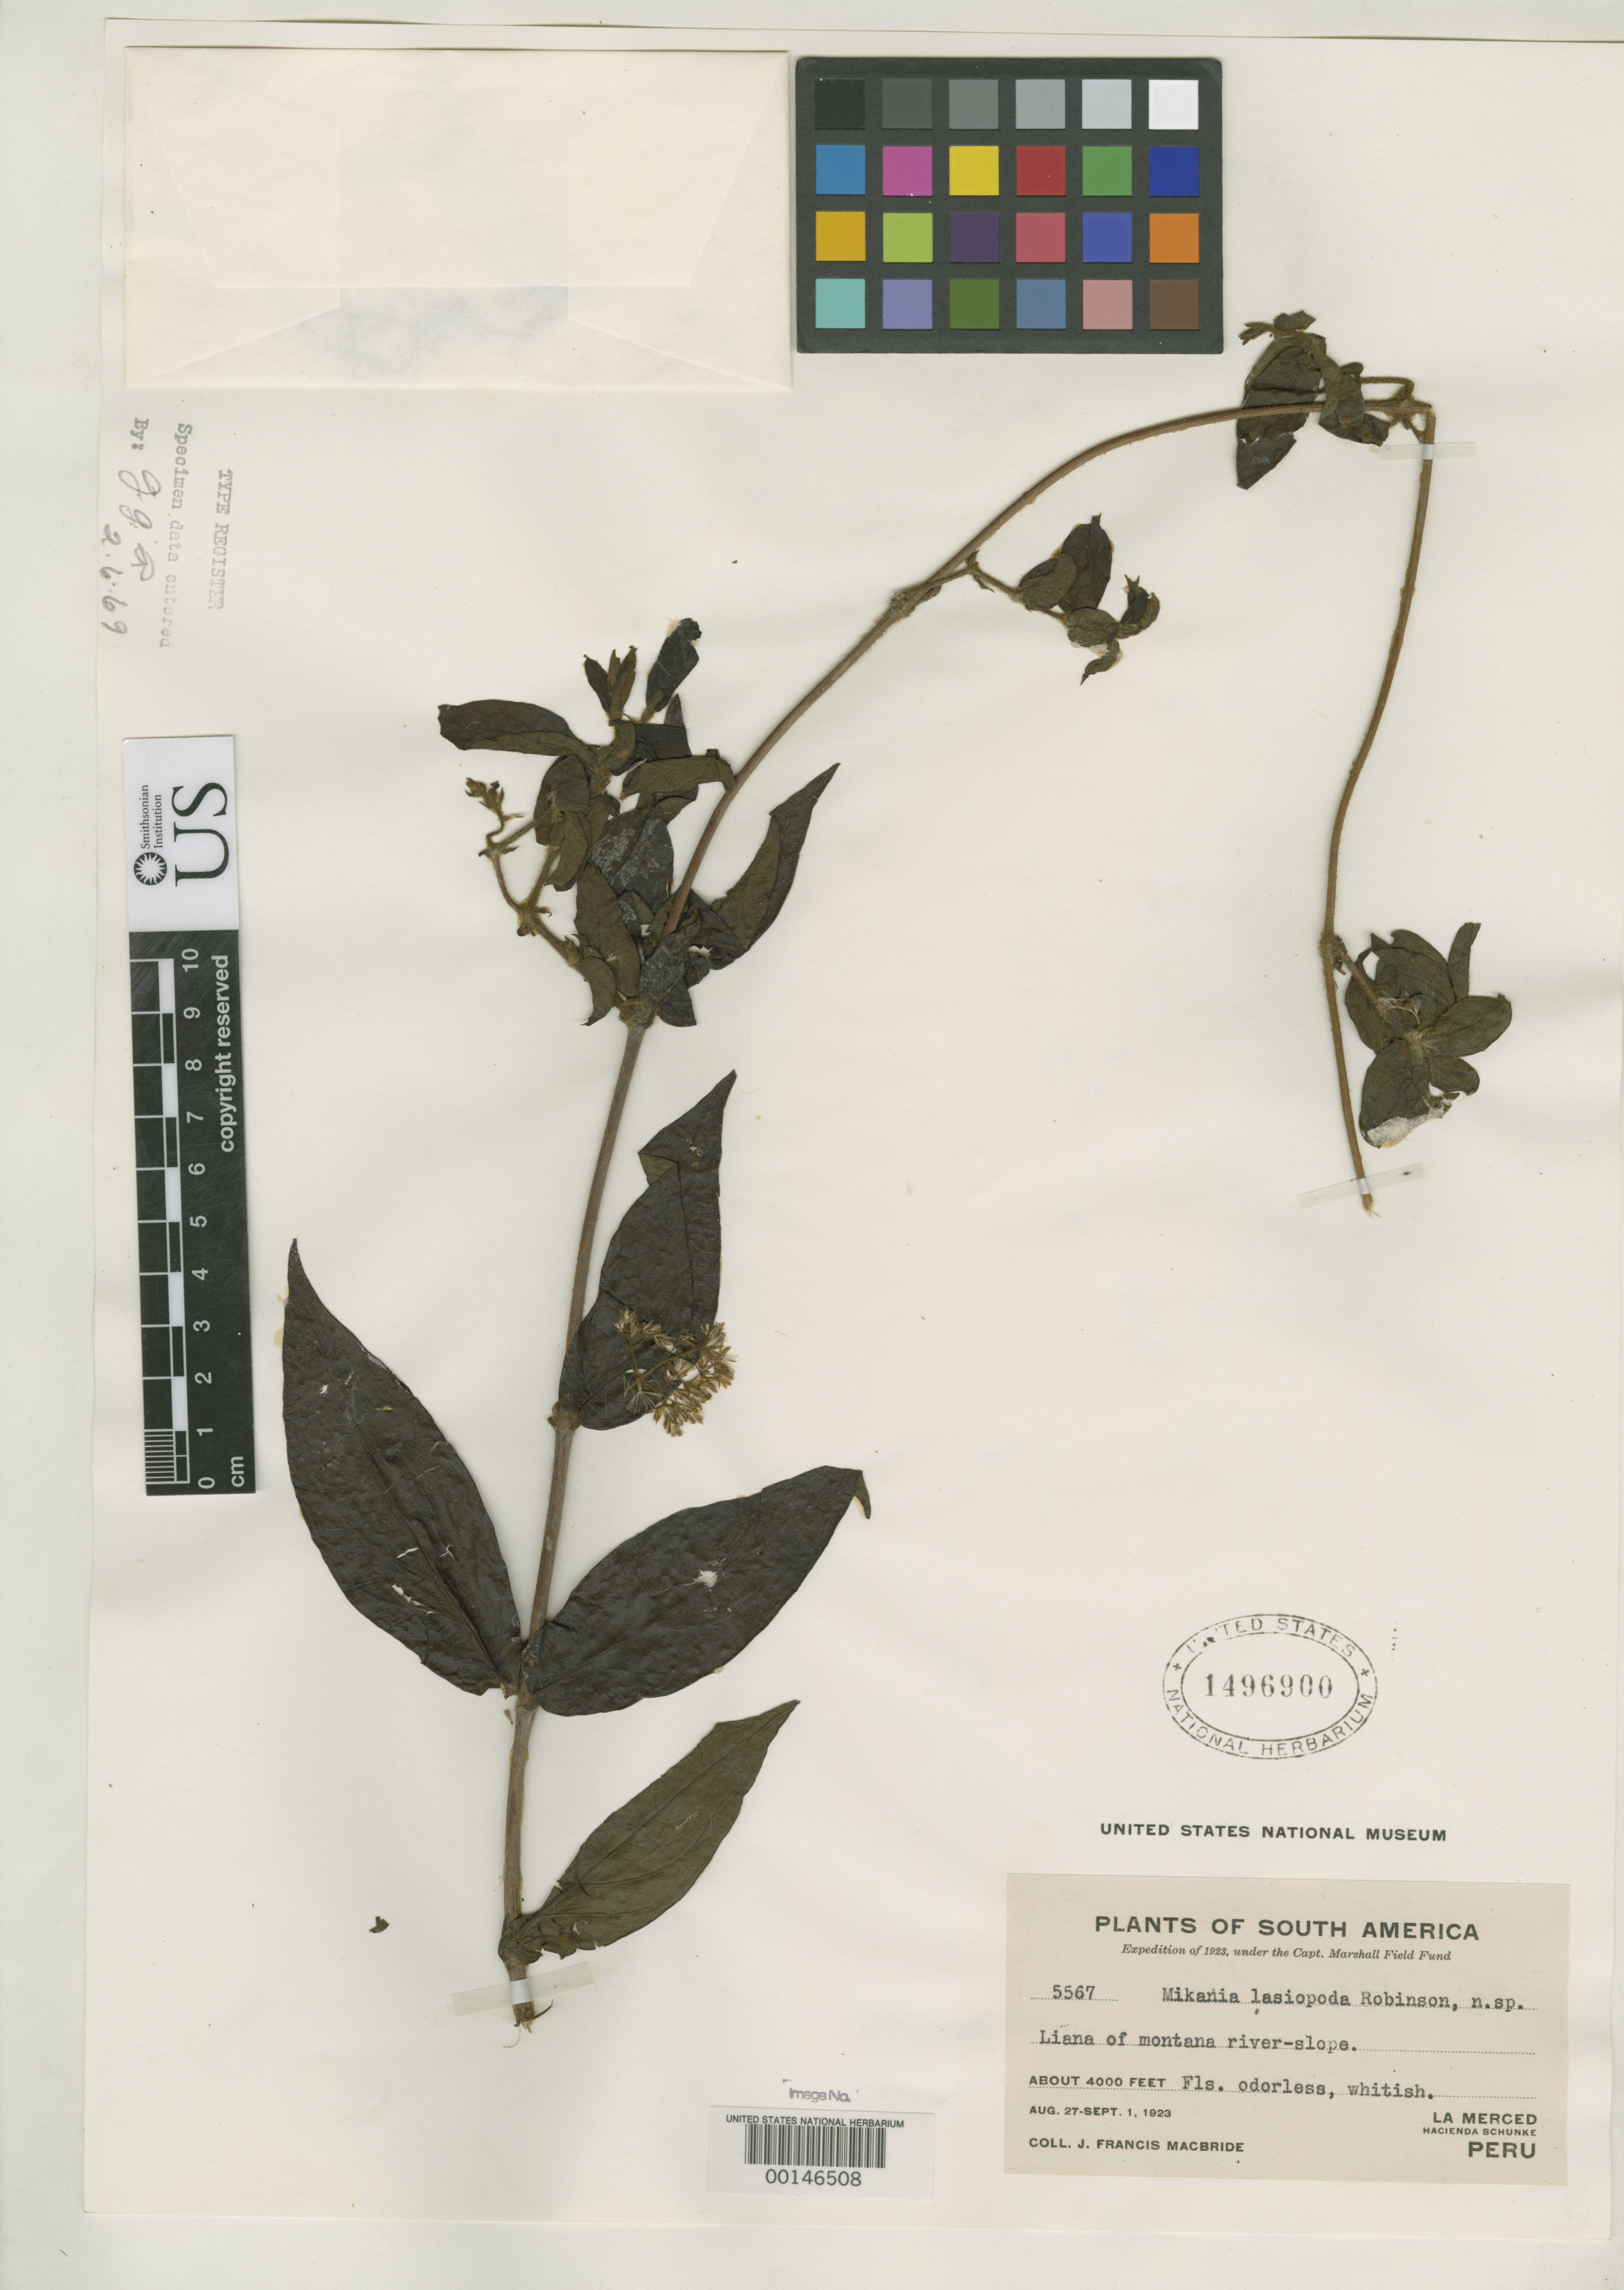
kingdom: Plantae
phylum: Tracheophyta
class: Magnoliopsida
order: Asterales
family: Asteraceae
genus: Mikania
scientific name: Mikania lasiopoda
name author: B.L. Rob.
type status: Isotype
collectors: J. F. Macbride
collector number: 5567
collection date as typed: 27 Aug 1923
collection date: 1923-08-27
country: Peru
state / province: Junín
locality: La Merced.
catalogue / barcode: US 1496900